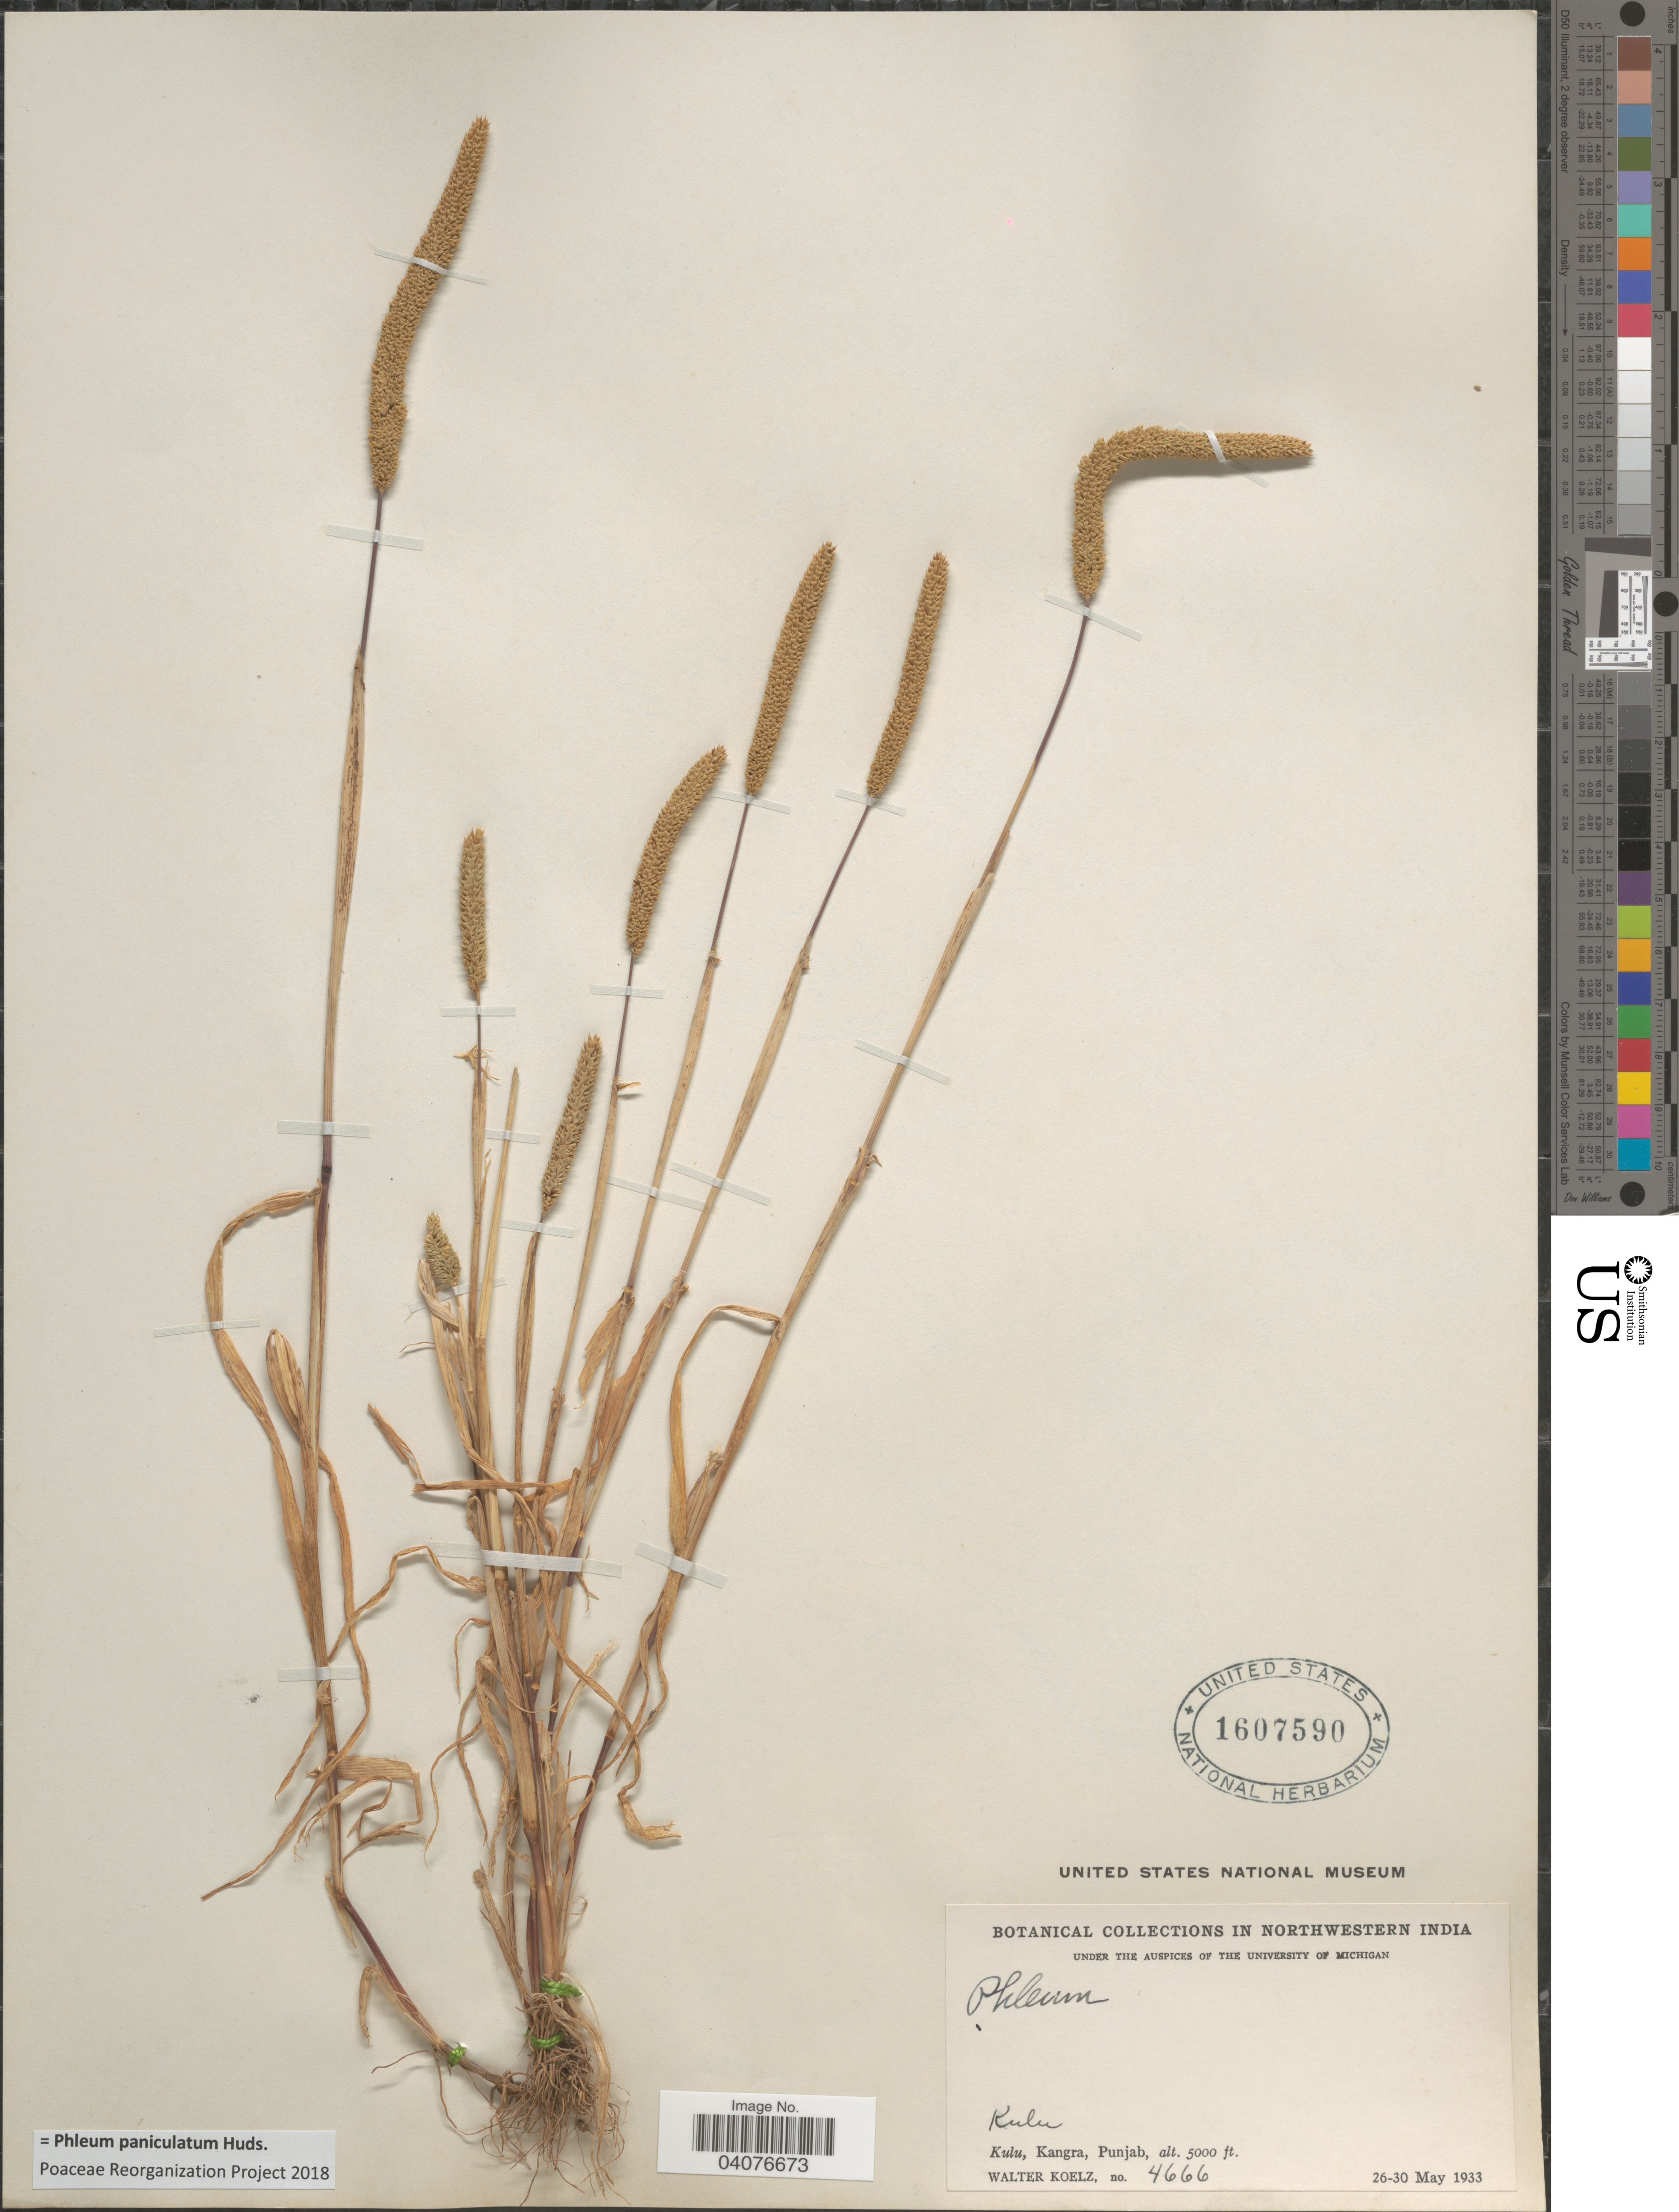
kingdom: Plantae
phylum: Tracheophyta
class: Liliopsida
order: Poales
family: Poaceae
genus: Phleum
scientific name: Phleum paniculatum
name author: Huds.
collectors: W. N. Koelz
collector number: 4666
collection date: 1933-05-26/1933-05-30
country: India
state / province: Punjab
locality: Kulu, Kangra. Northwestern India.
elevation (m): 1524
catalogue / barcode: US 1607590